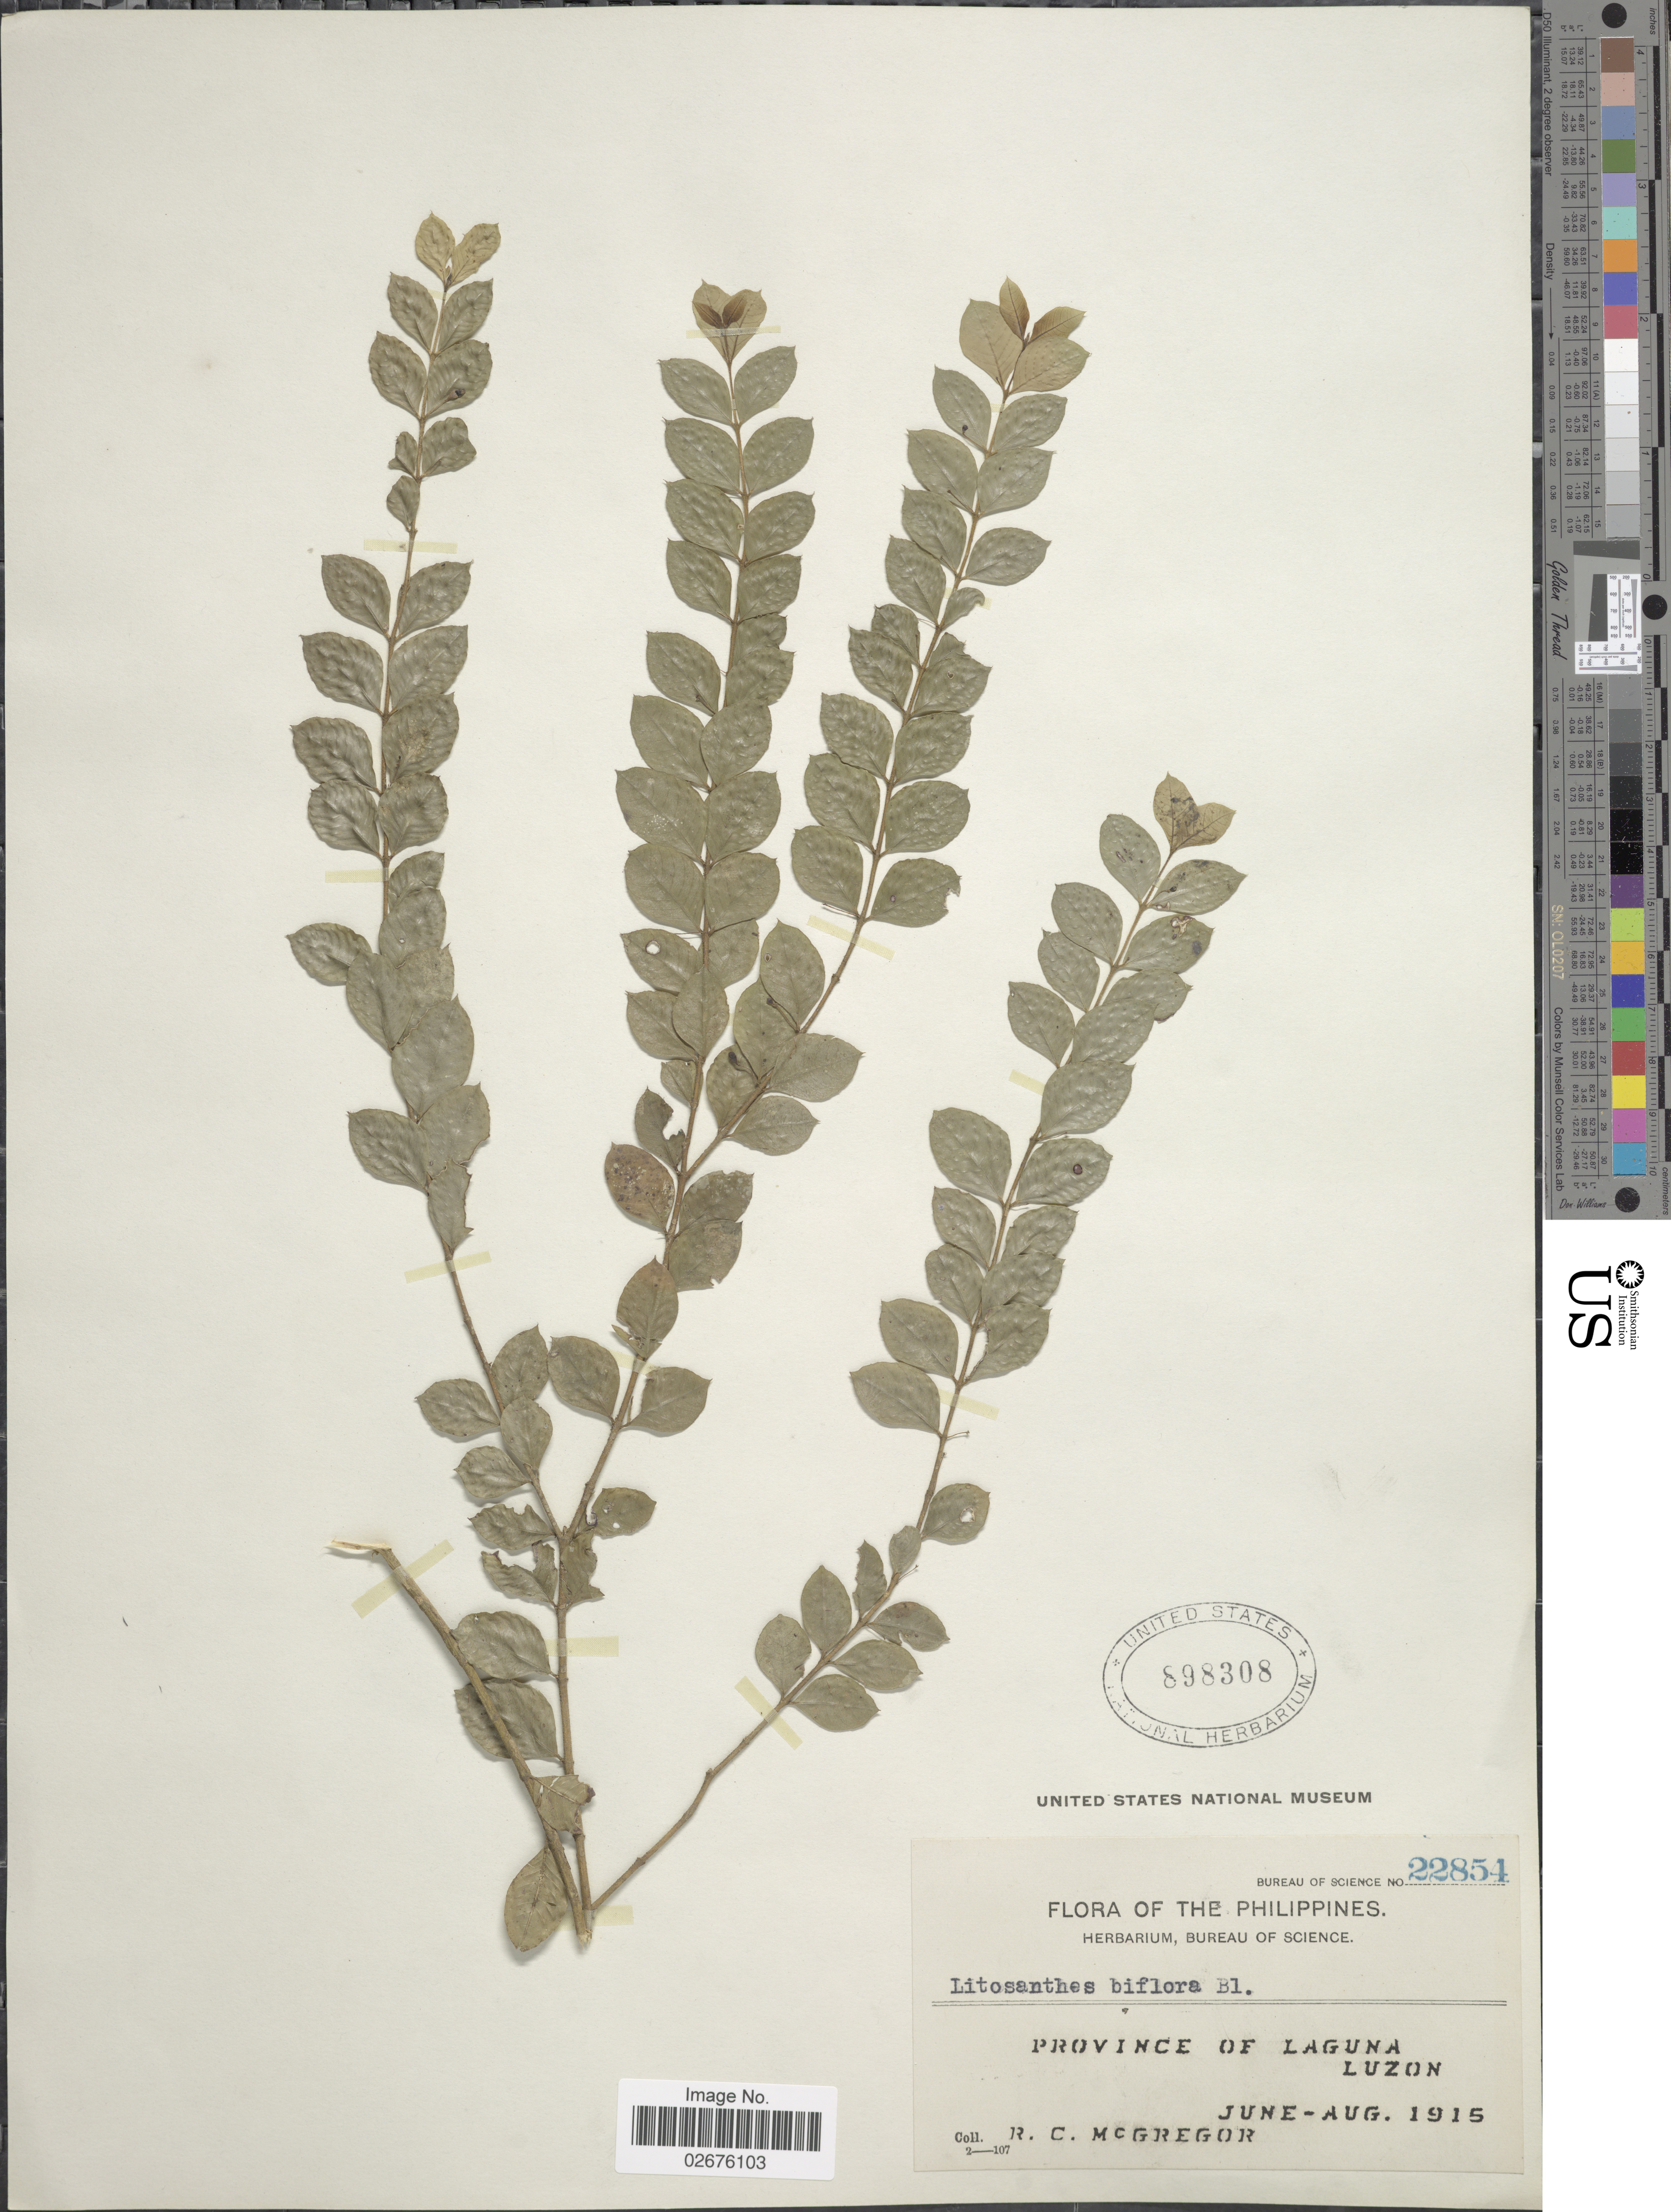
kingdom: Plantae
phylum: Tracheophyta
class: Magnoliopsida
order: Gentianales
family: Rubiaceae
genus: Lasianthus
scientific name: Lasianthus biflorus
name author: (Blume) M. Gangop. & Chakrabarty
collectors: R. C. McGregor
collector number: Bureau of Science 22854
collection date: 1915-06/1915-08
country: Philippines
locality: Province of Laguna, Luzon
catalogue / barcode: US 898308